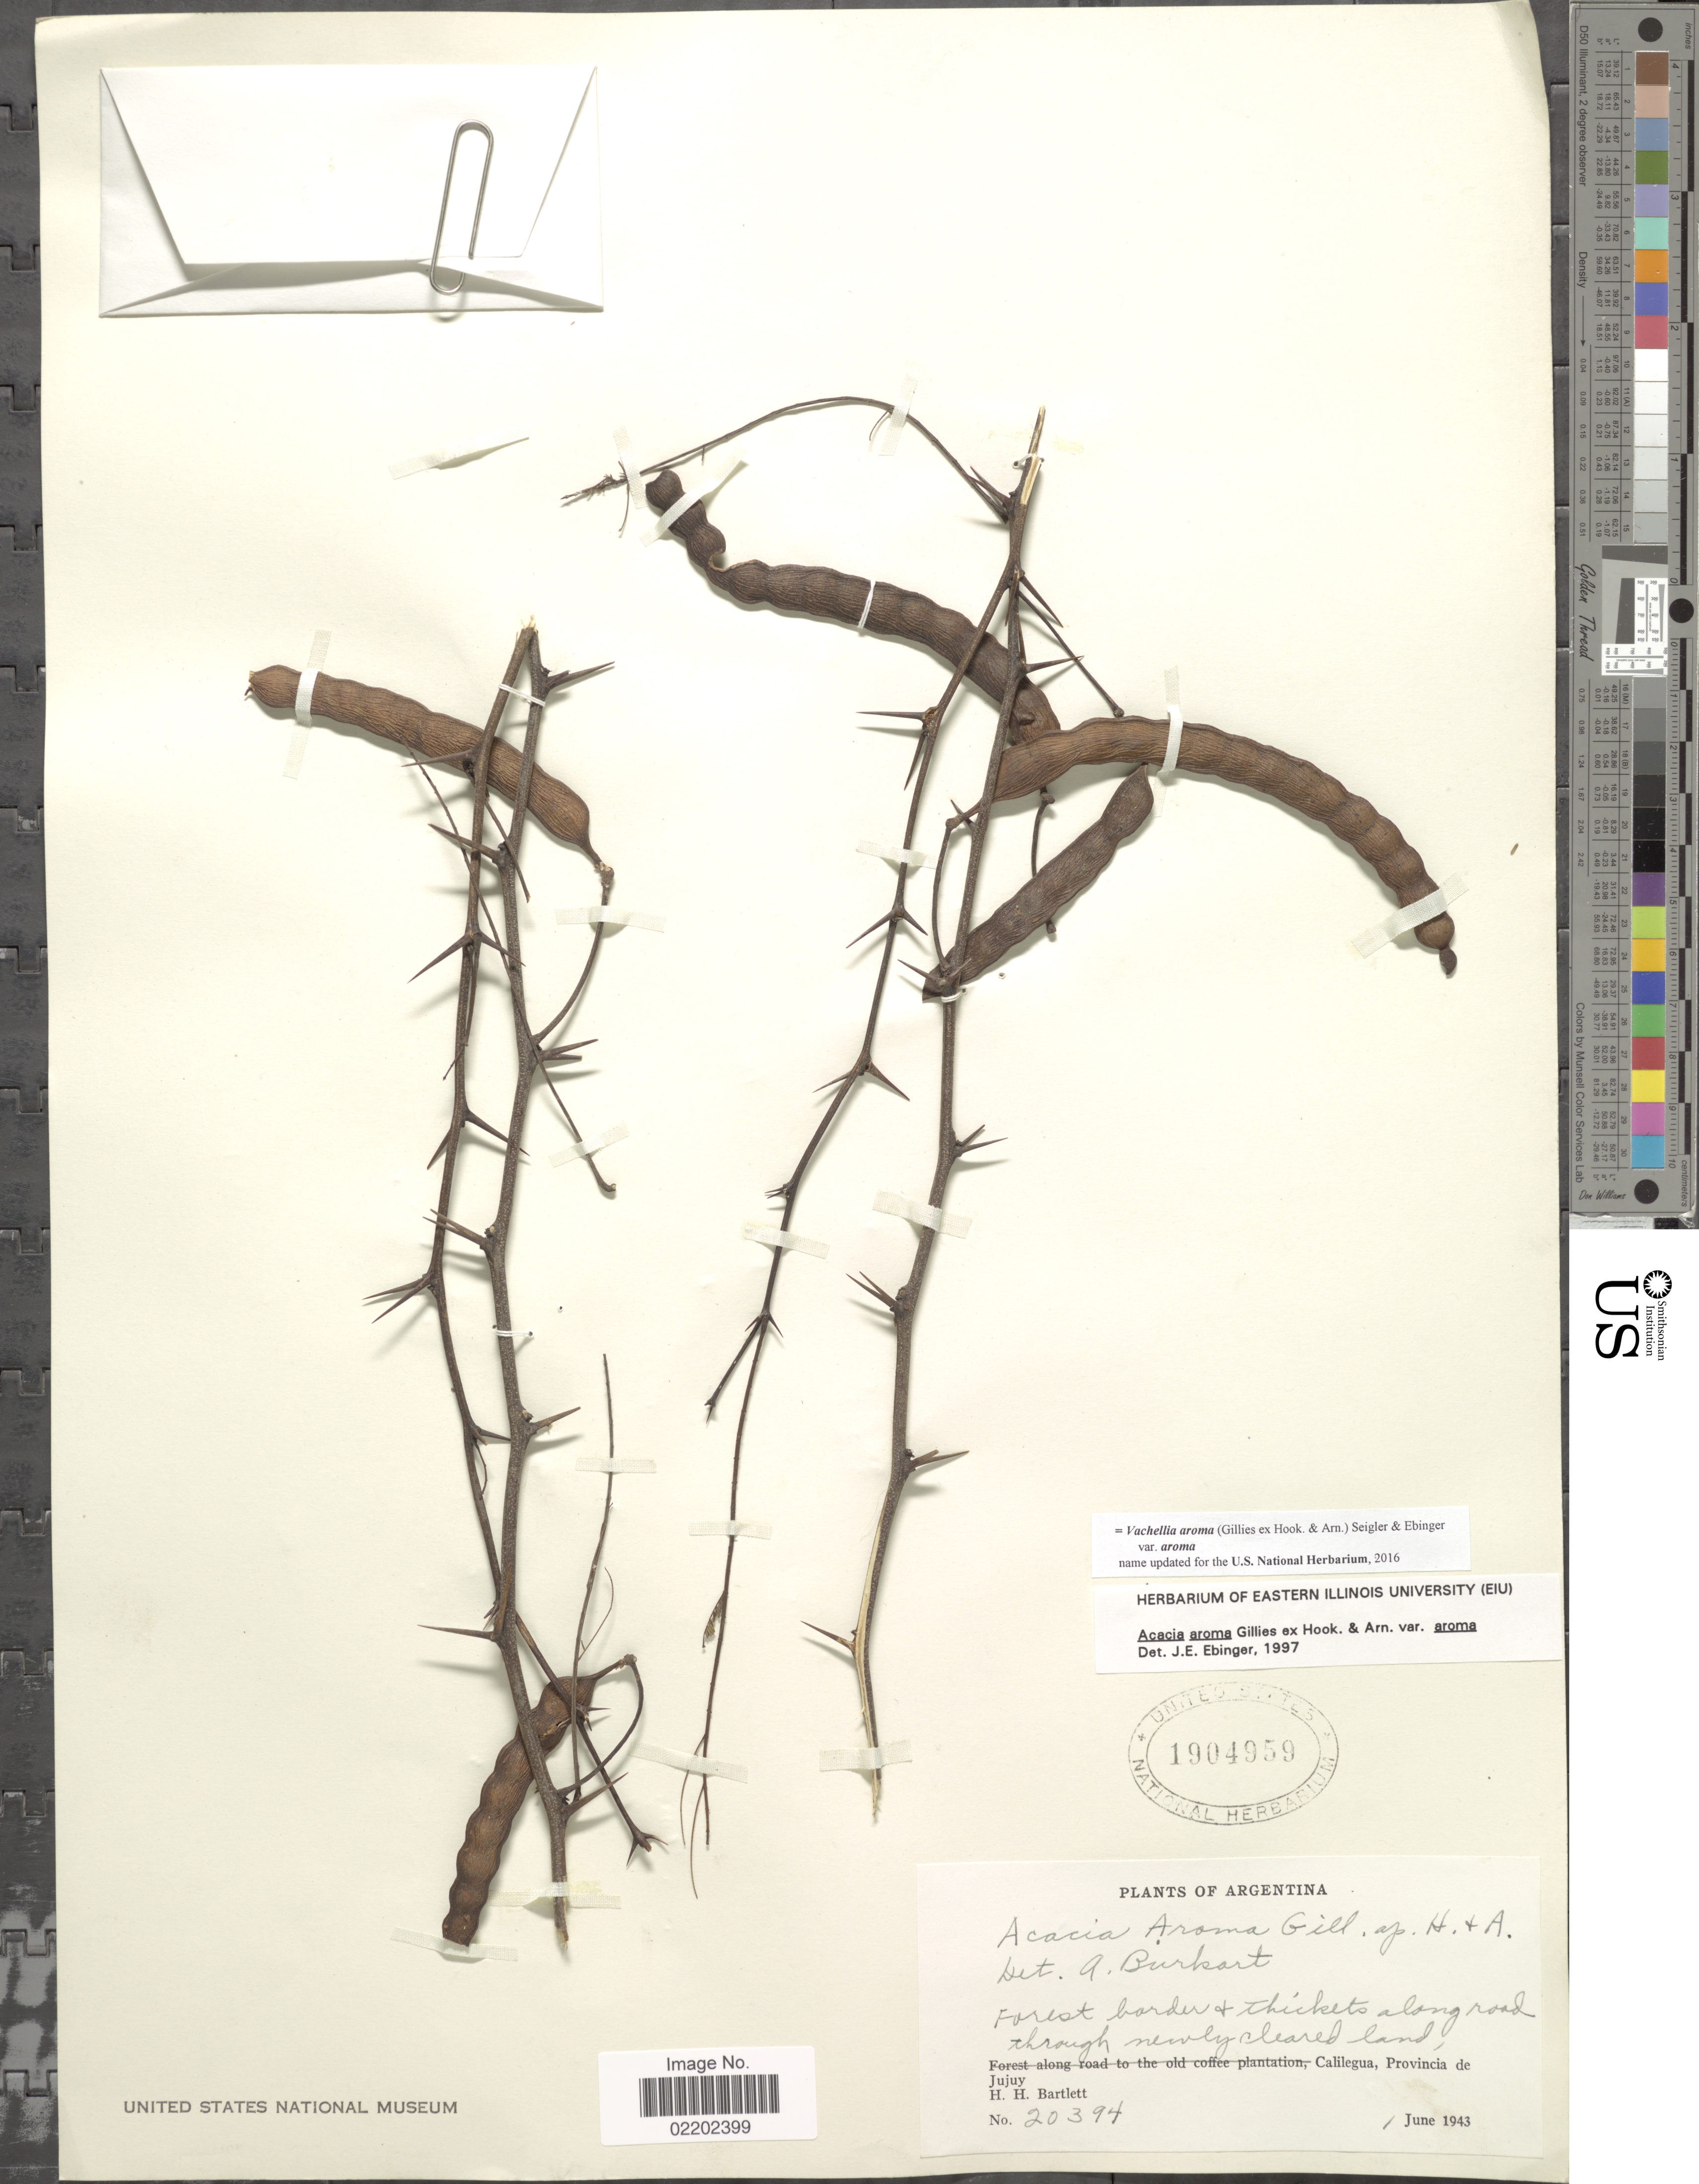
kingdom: Plantae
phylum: Tracheophyta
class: Magnoliopsida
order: Fabales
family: Fabaceae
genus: Vachellia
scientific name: Vachellia aroma var. aroma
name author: (Gillies ex Hook. & Arn.) Seigler & Ebinger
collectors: H. H. Bartlett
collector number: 20394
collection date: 1943-06-01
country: Argentina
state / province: Jujuy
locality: Forest border + thickets along road through newly cleared land, Calilegua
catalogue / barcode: US 1904959